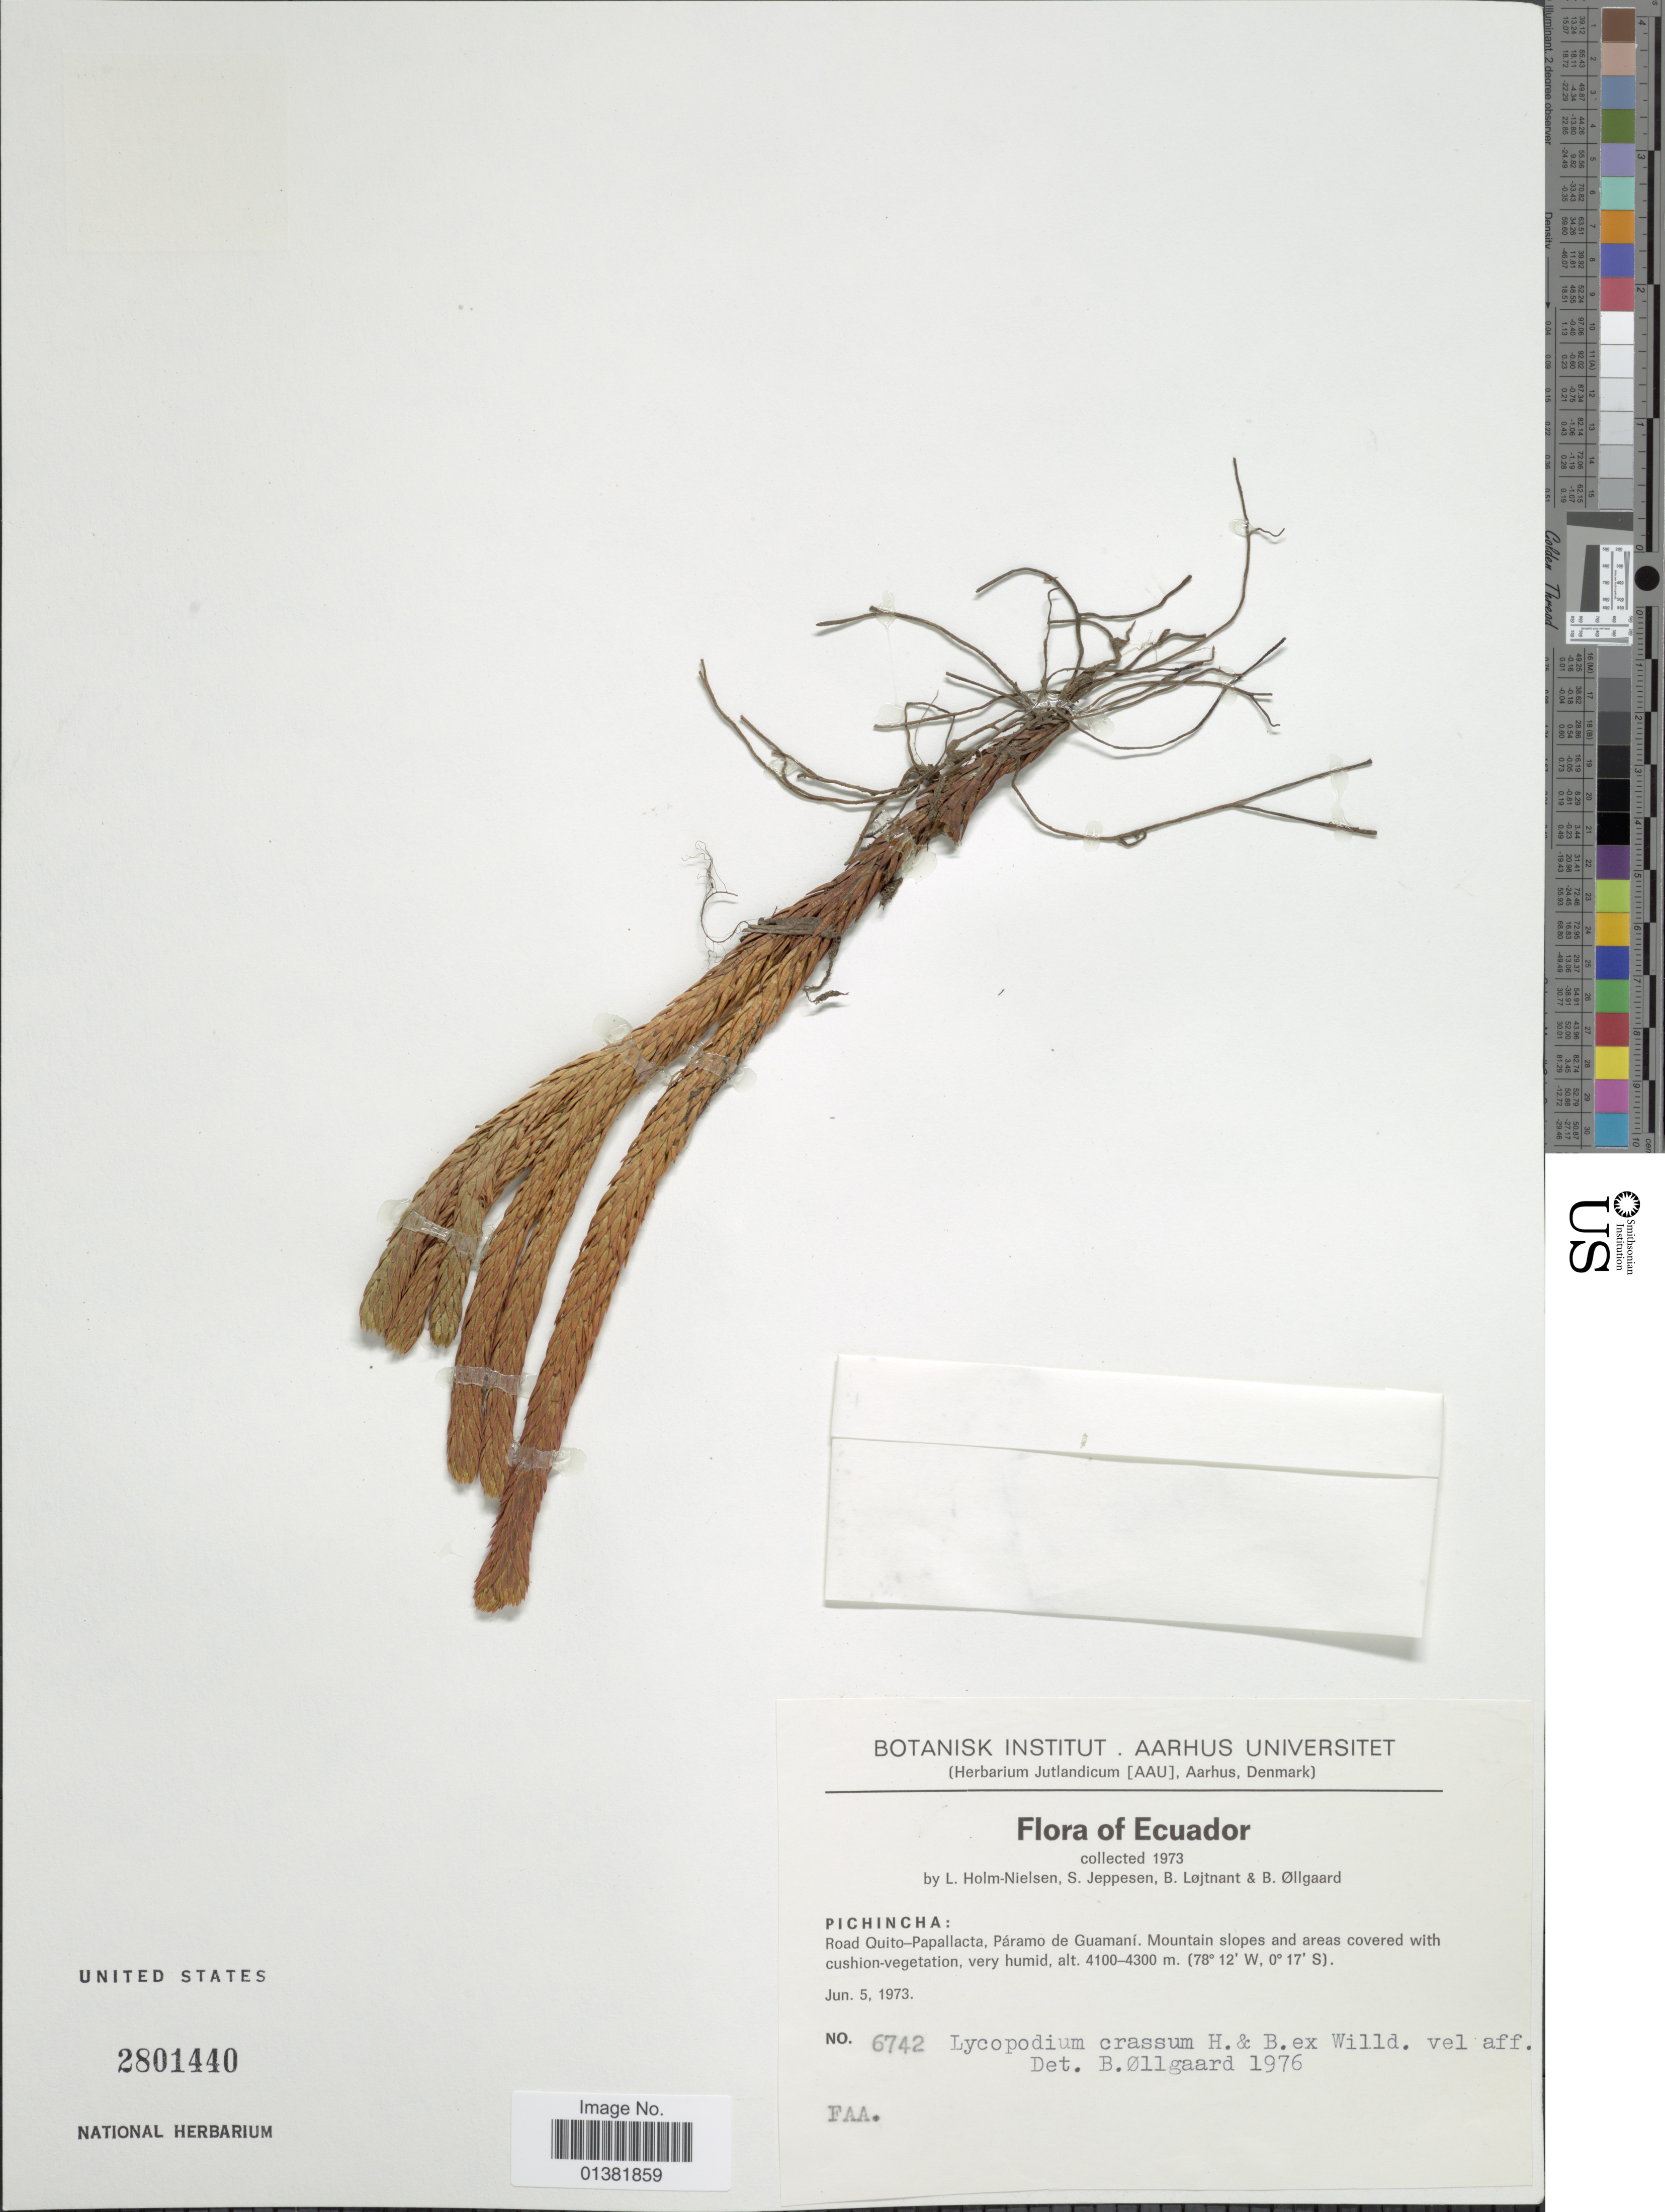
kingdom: Plantae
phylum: Tracheophyta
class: Lycopodiopsida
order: Lycopodiales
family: Lycopodiaceae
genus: Phlegmariurus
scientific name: Phlegmariurus crassus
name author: (Humb. & Bonpl. ex Willd.) B. Øllg.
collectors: L. B. Holm-Nielsen, S. Jeppesen, B. Löjtnant & B. Øllgaard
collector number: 6742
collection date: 1973-06-05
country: Ecuador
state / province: Pichincha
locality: Road Quito-Papallacta, Páramo de Guamani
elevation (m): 4100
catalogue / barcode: US 2801440